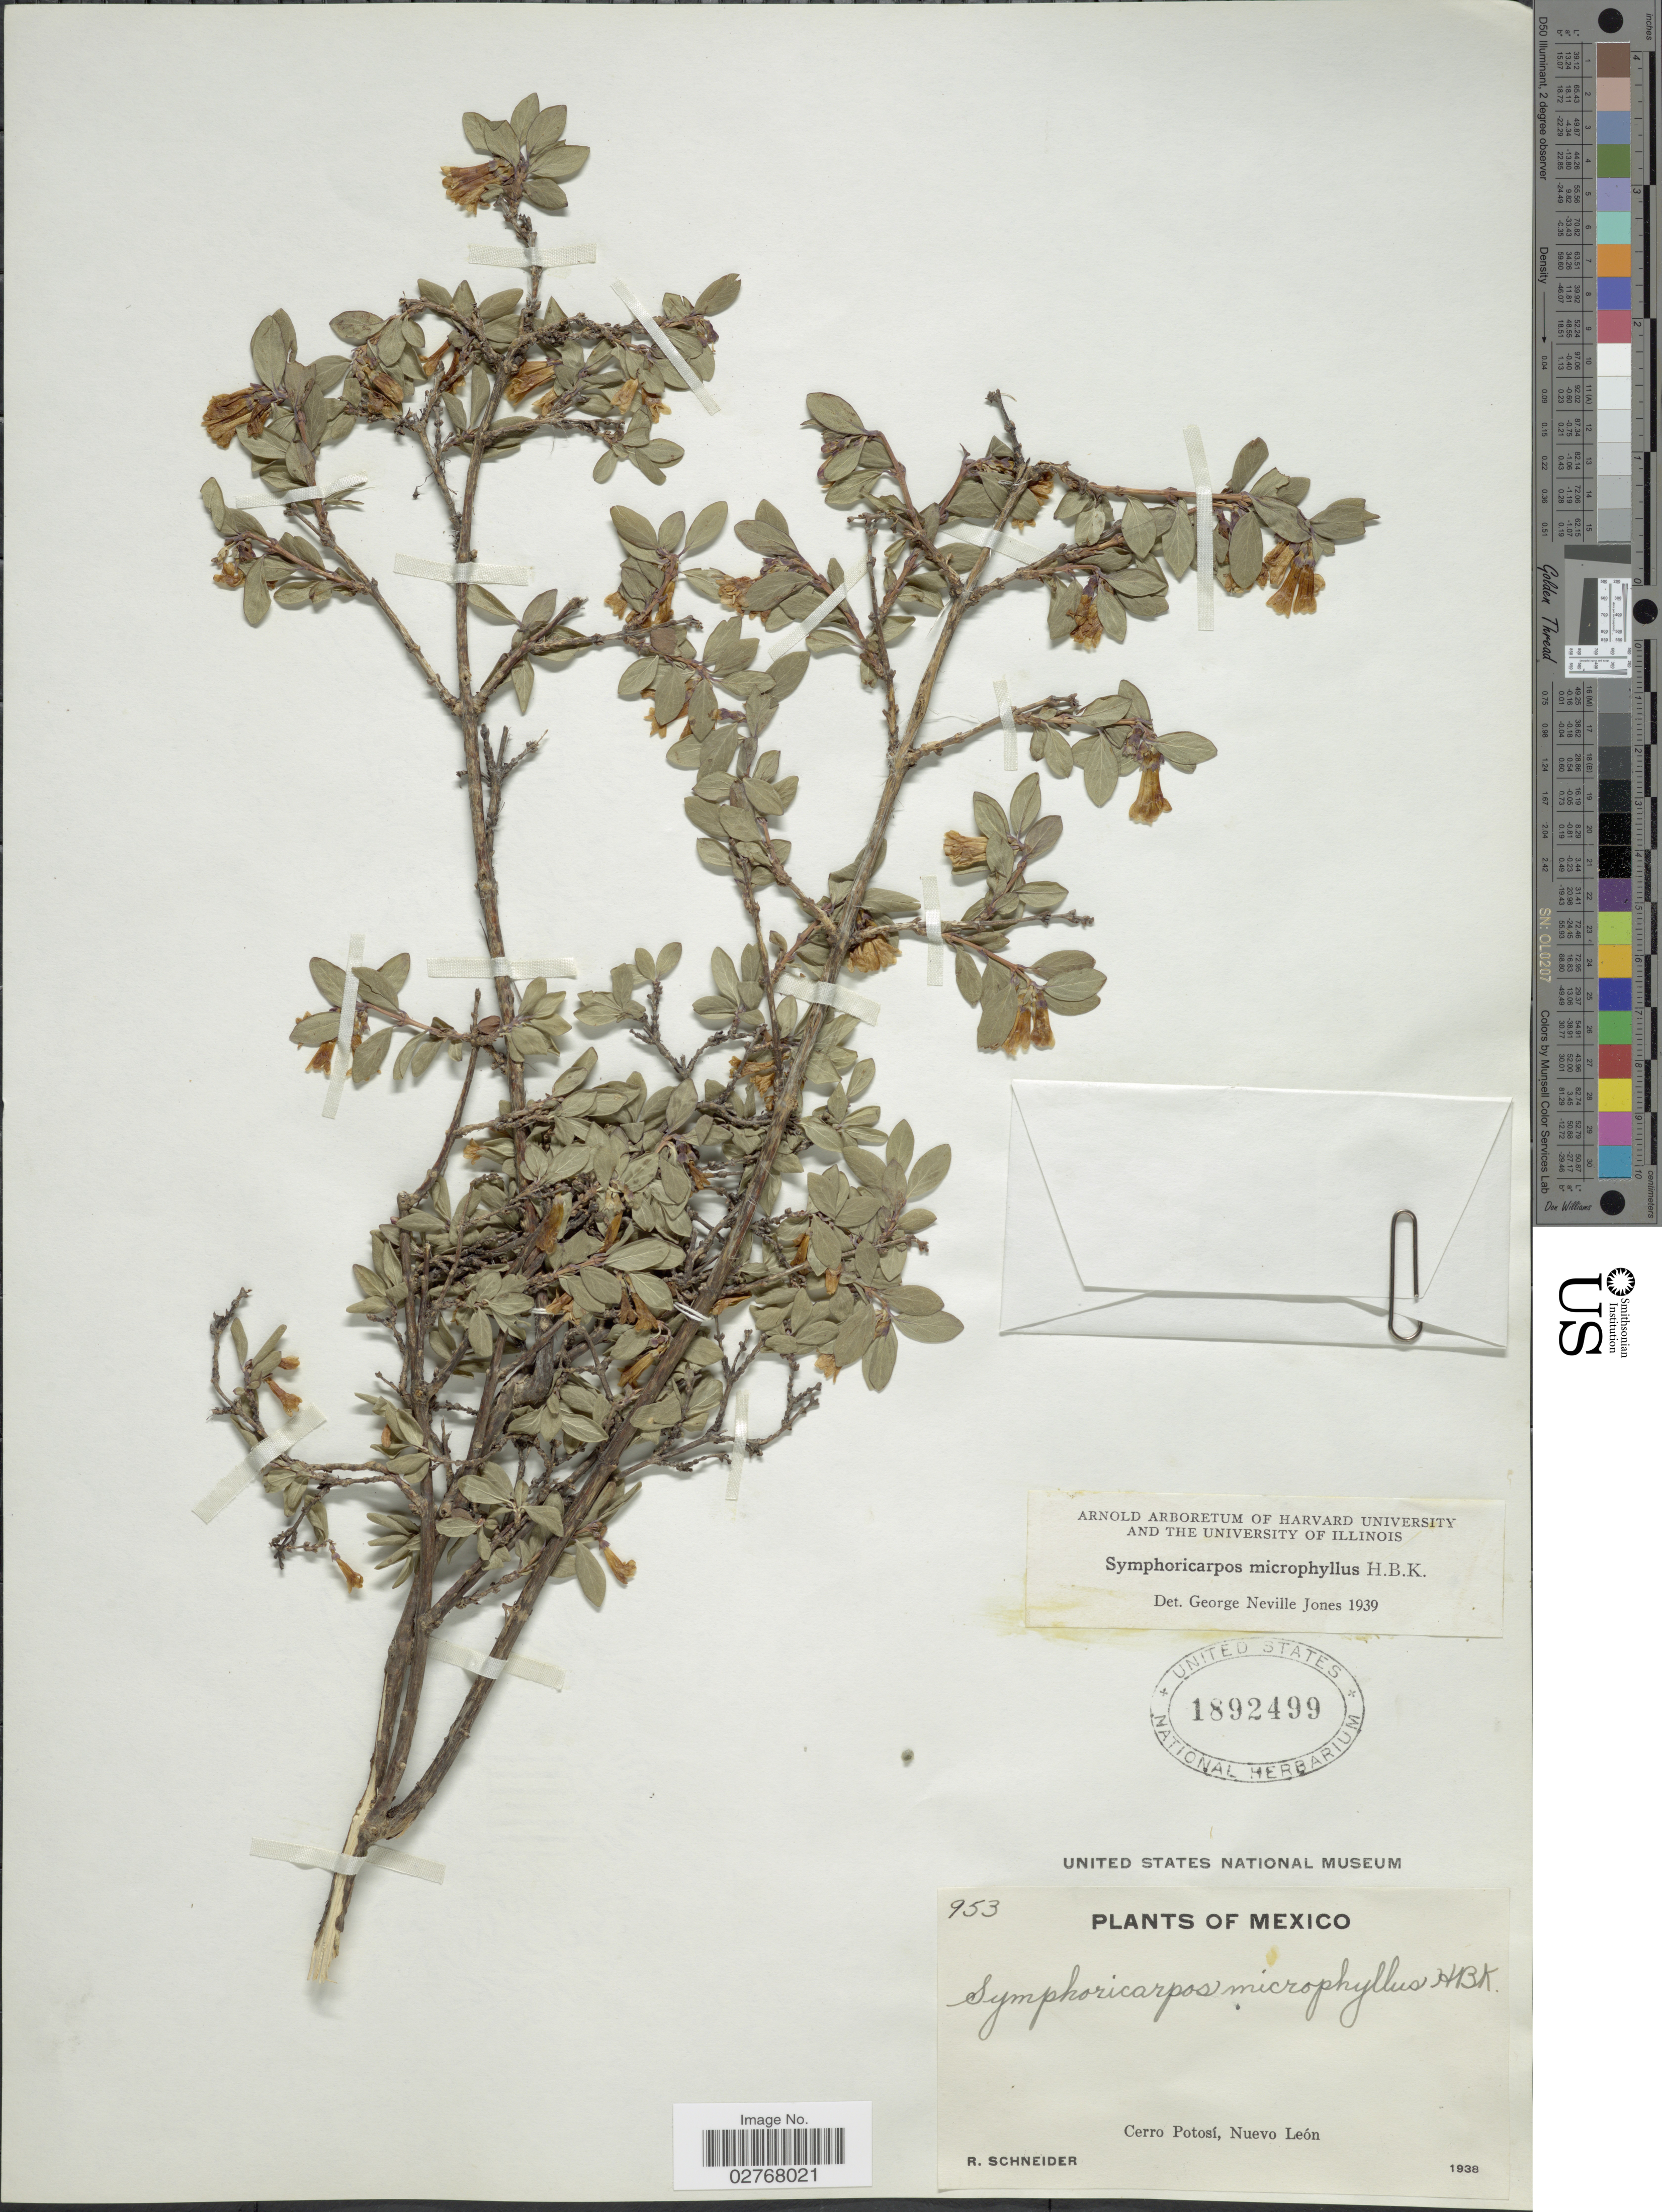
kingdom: Plantae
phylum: Tracheophyta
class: Magnoliopsida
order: Dipsacales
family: Caprifoliaceae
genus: Symphoricarpos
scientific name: Symphoricarpos microphyllus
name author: Kunth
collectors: R. Schneider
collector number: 953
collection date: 1938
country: Mexico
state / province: Nuevo León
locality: Cerro Potosi.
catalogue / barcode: US 1892499